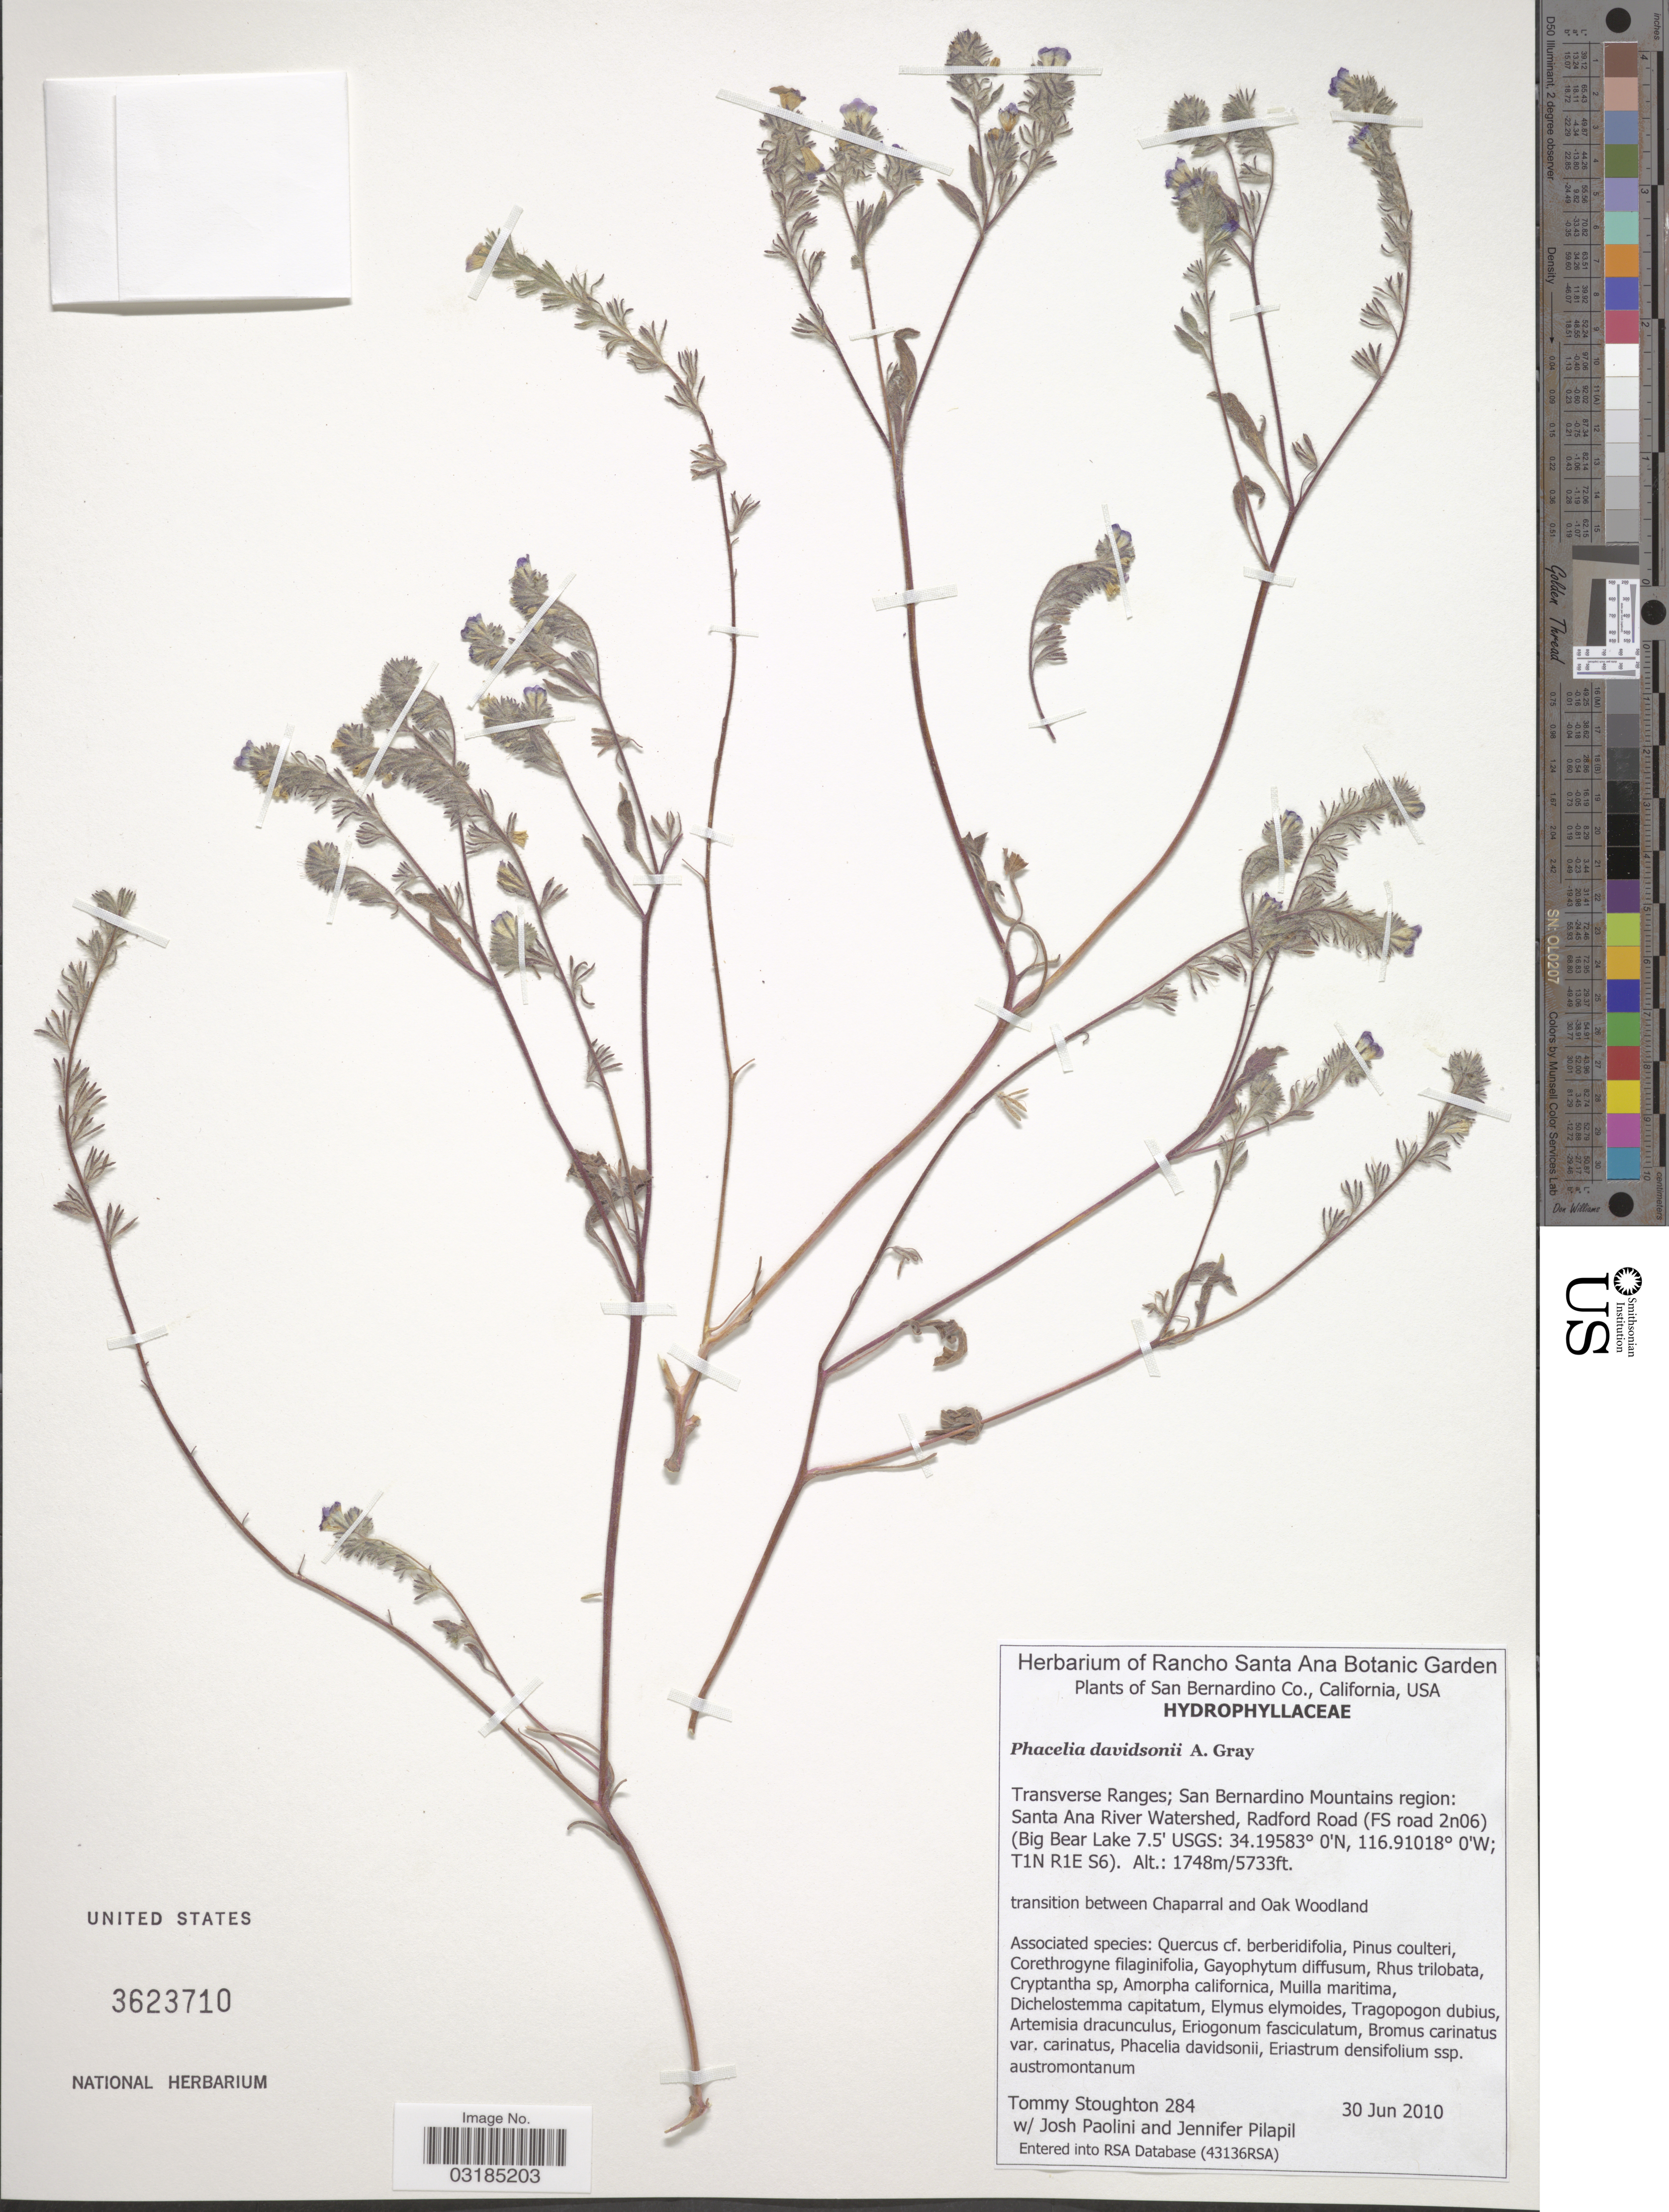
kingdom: Plantae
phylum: Tracheophyta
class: Magnoliopsida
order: Boraginales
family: Hydrophyllaceae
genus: Phacelia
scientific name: Phacelia davidsonii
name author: A. Gray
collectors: T. Stoughton, J. Paolini & J. Pilapil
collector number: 284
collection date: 2010-06-30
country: United States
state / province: California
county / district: San Bernardino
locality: San Bernardino Co. Transverse Ranges; San Bernardino Mountains region: Santa Ana River Watershed, Radford Road (FS road 2n06) (Big Bear Lake 7.5'; T1N R1E S6).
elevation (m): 1748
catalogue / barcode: US 3623710